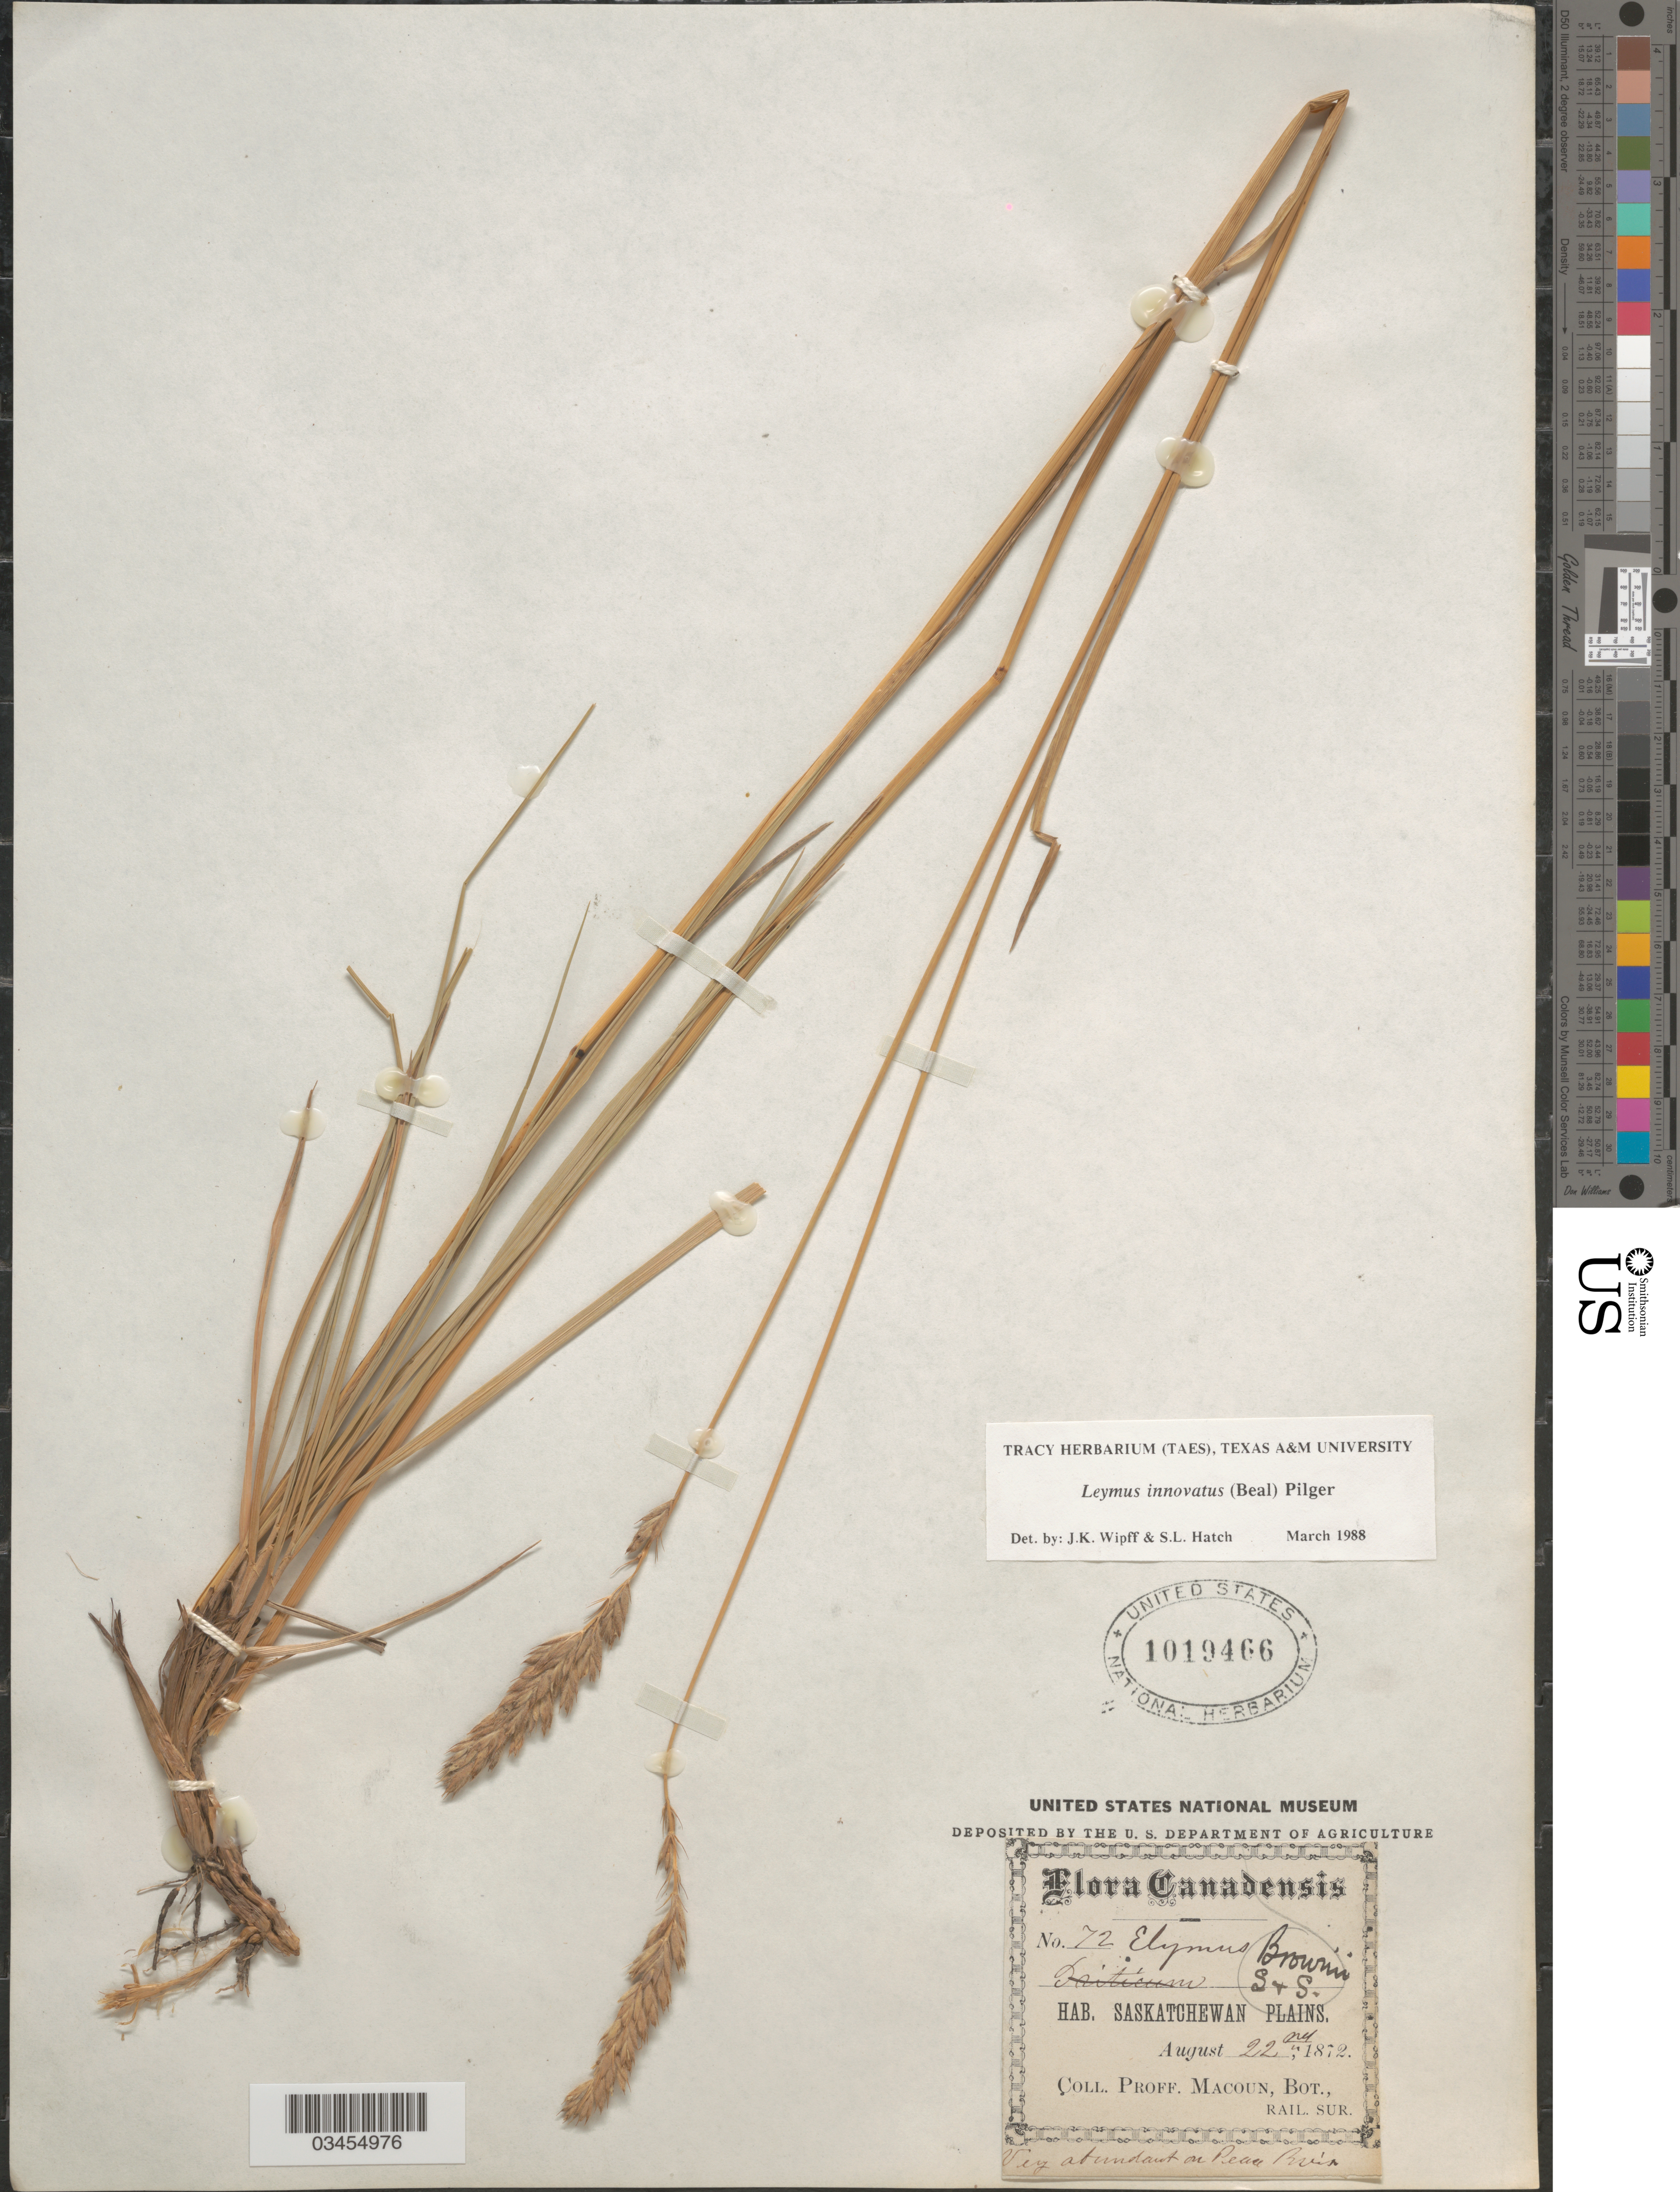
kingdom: Plantae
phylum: Tracheophyta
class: Liliopsida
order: Poales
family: Poaceae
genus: Leymus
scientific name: Leymus innovatus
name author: (W.J. Beal) Pilg.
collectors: Prof. Macoun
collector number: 72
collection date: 1872-08-22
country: Canada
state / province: Saskatchewan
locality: Saskatchewan Plains.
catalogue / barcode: US 1019466